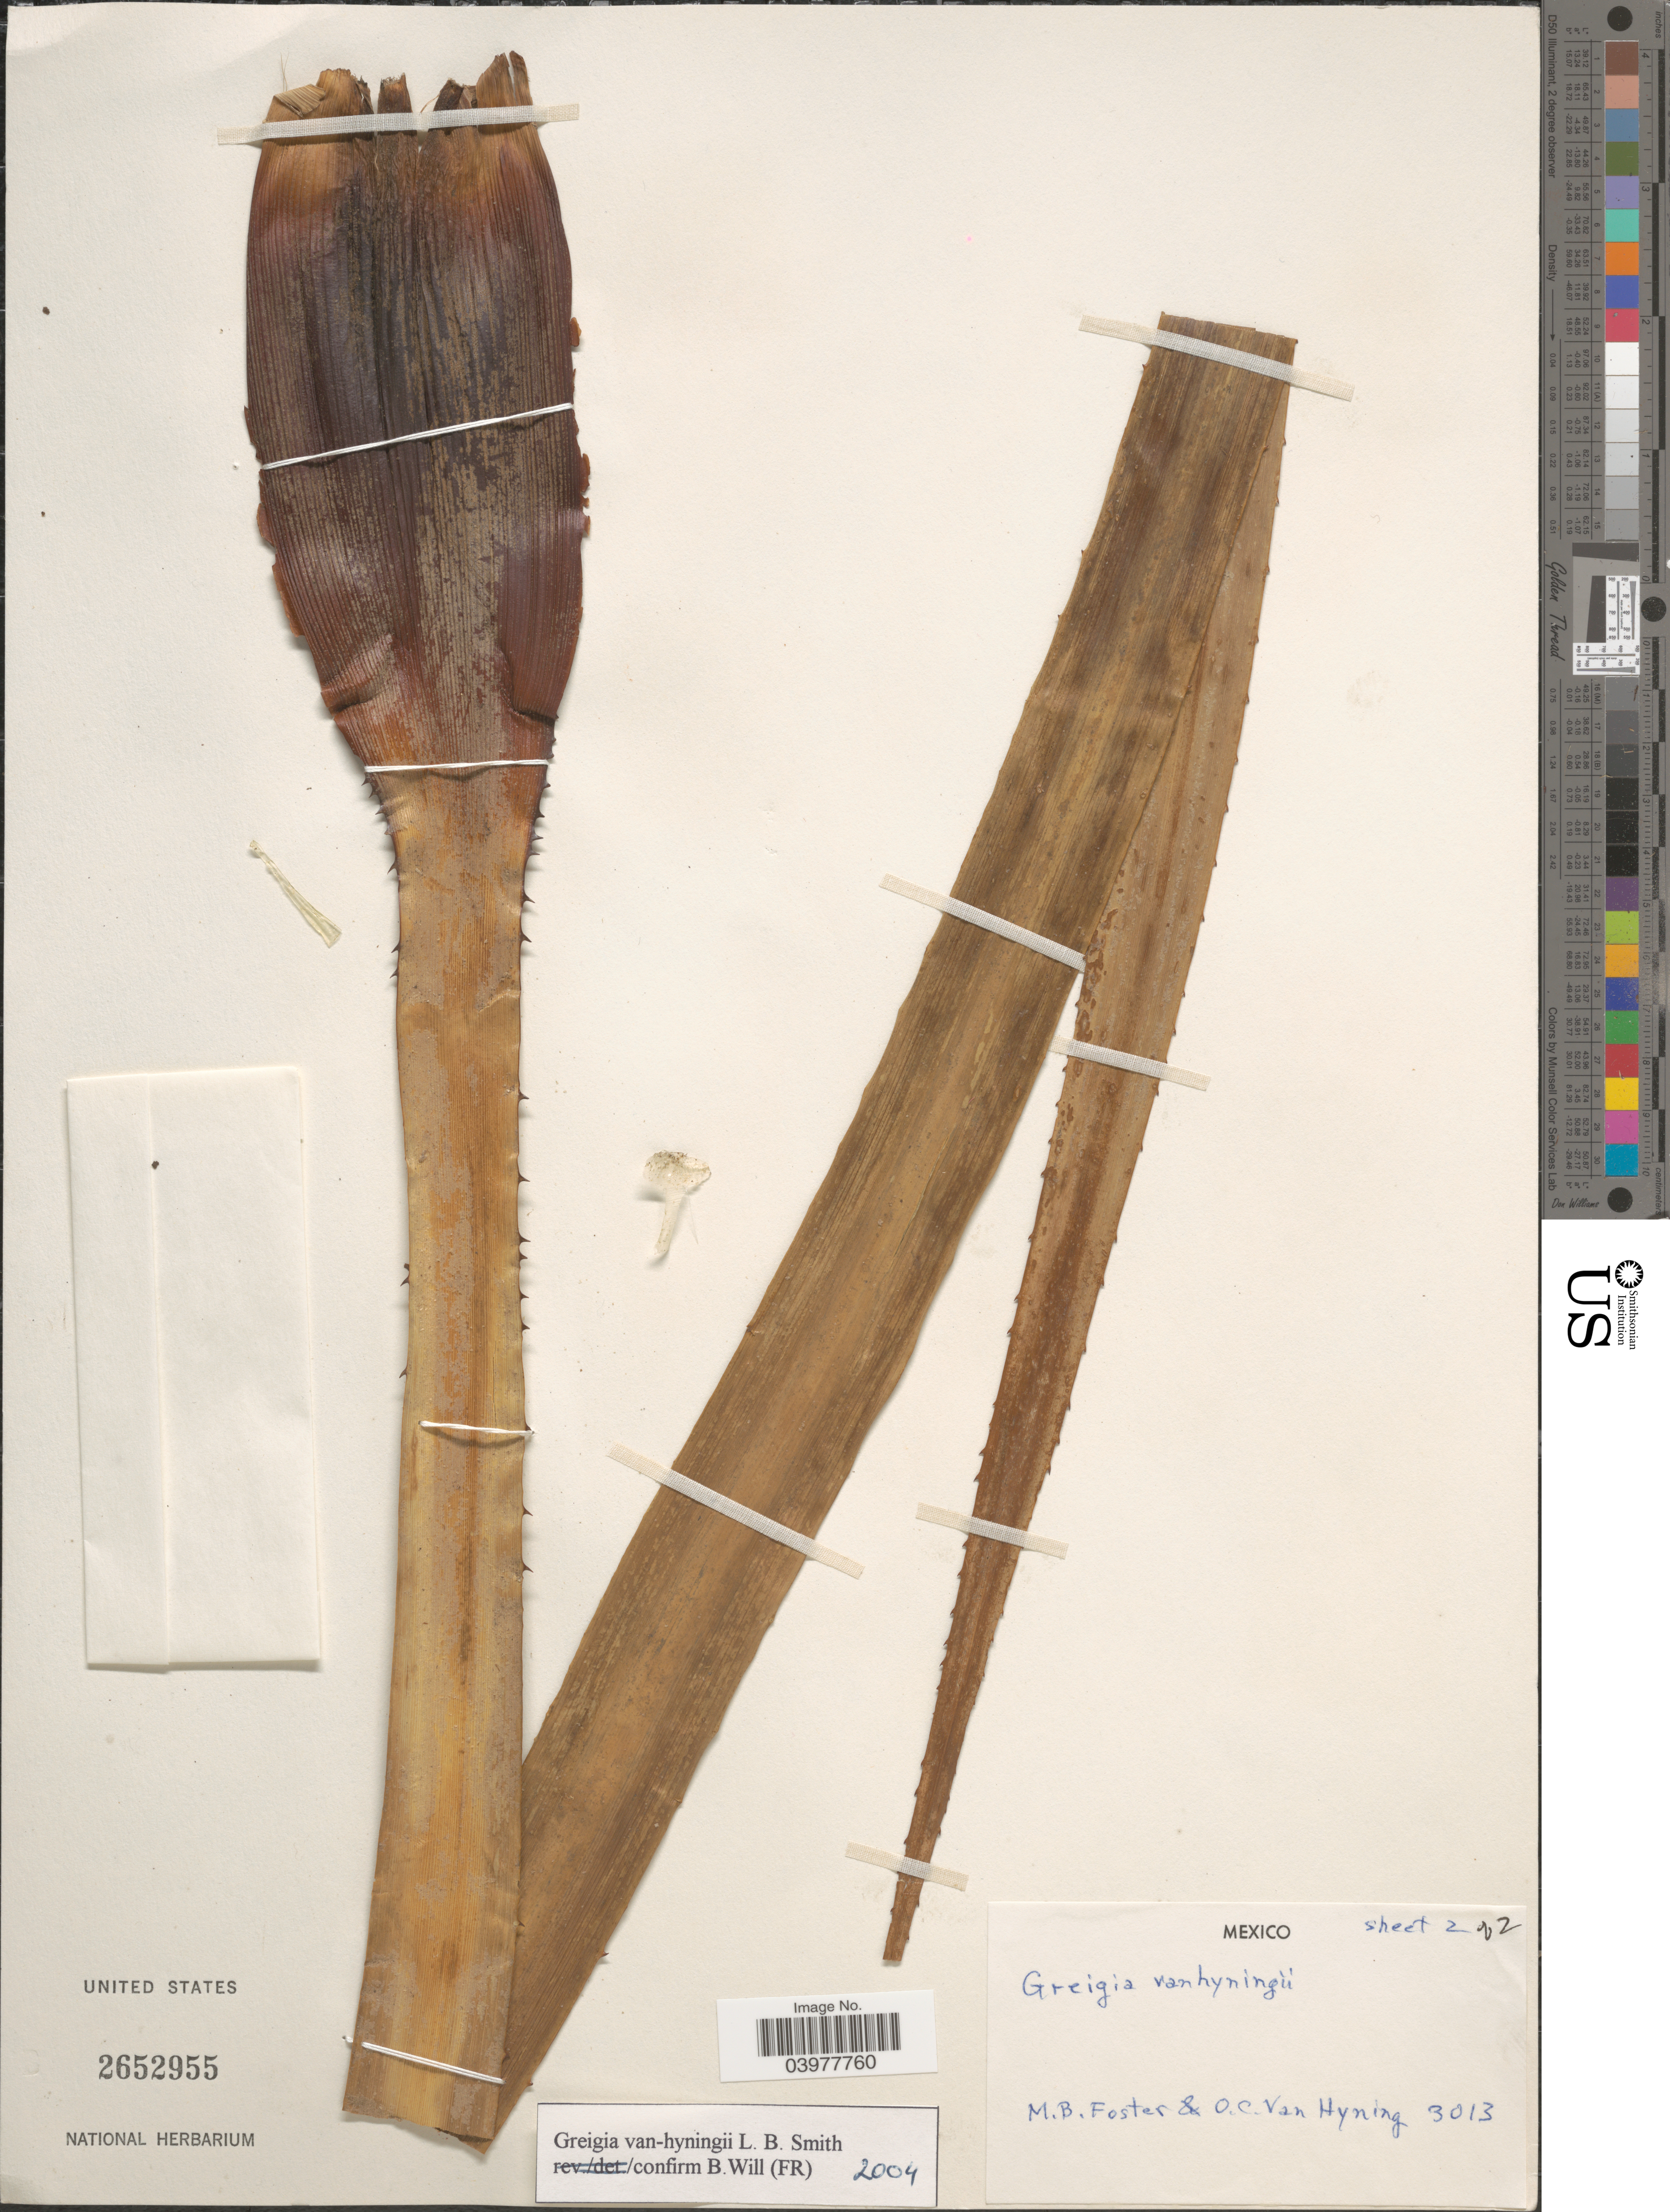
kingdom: Plantae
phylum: Tracheophyta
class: Liliopsida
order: Poales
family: Bromeliaceae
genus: Greigia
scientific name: Greigia van-hyningii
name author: L.B. Sm.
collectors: M. B. Foster & O. Van Hyning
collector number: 3013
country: Mexico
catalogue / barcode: US 2652955